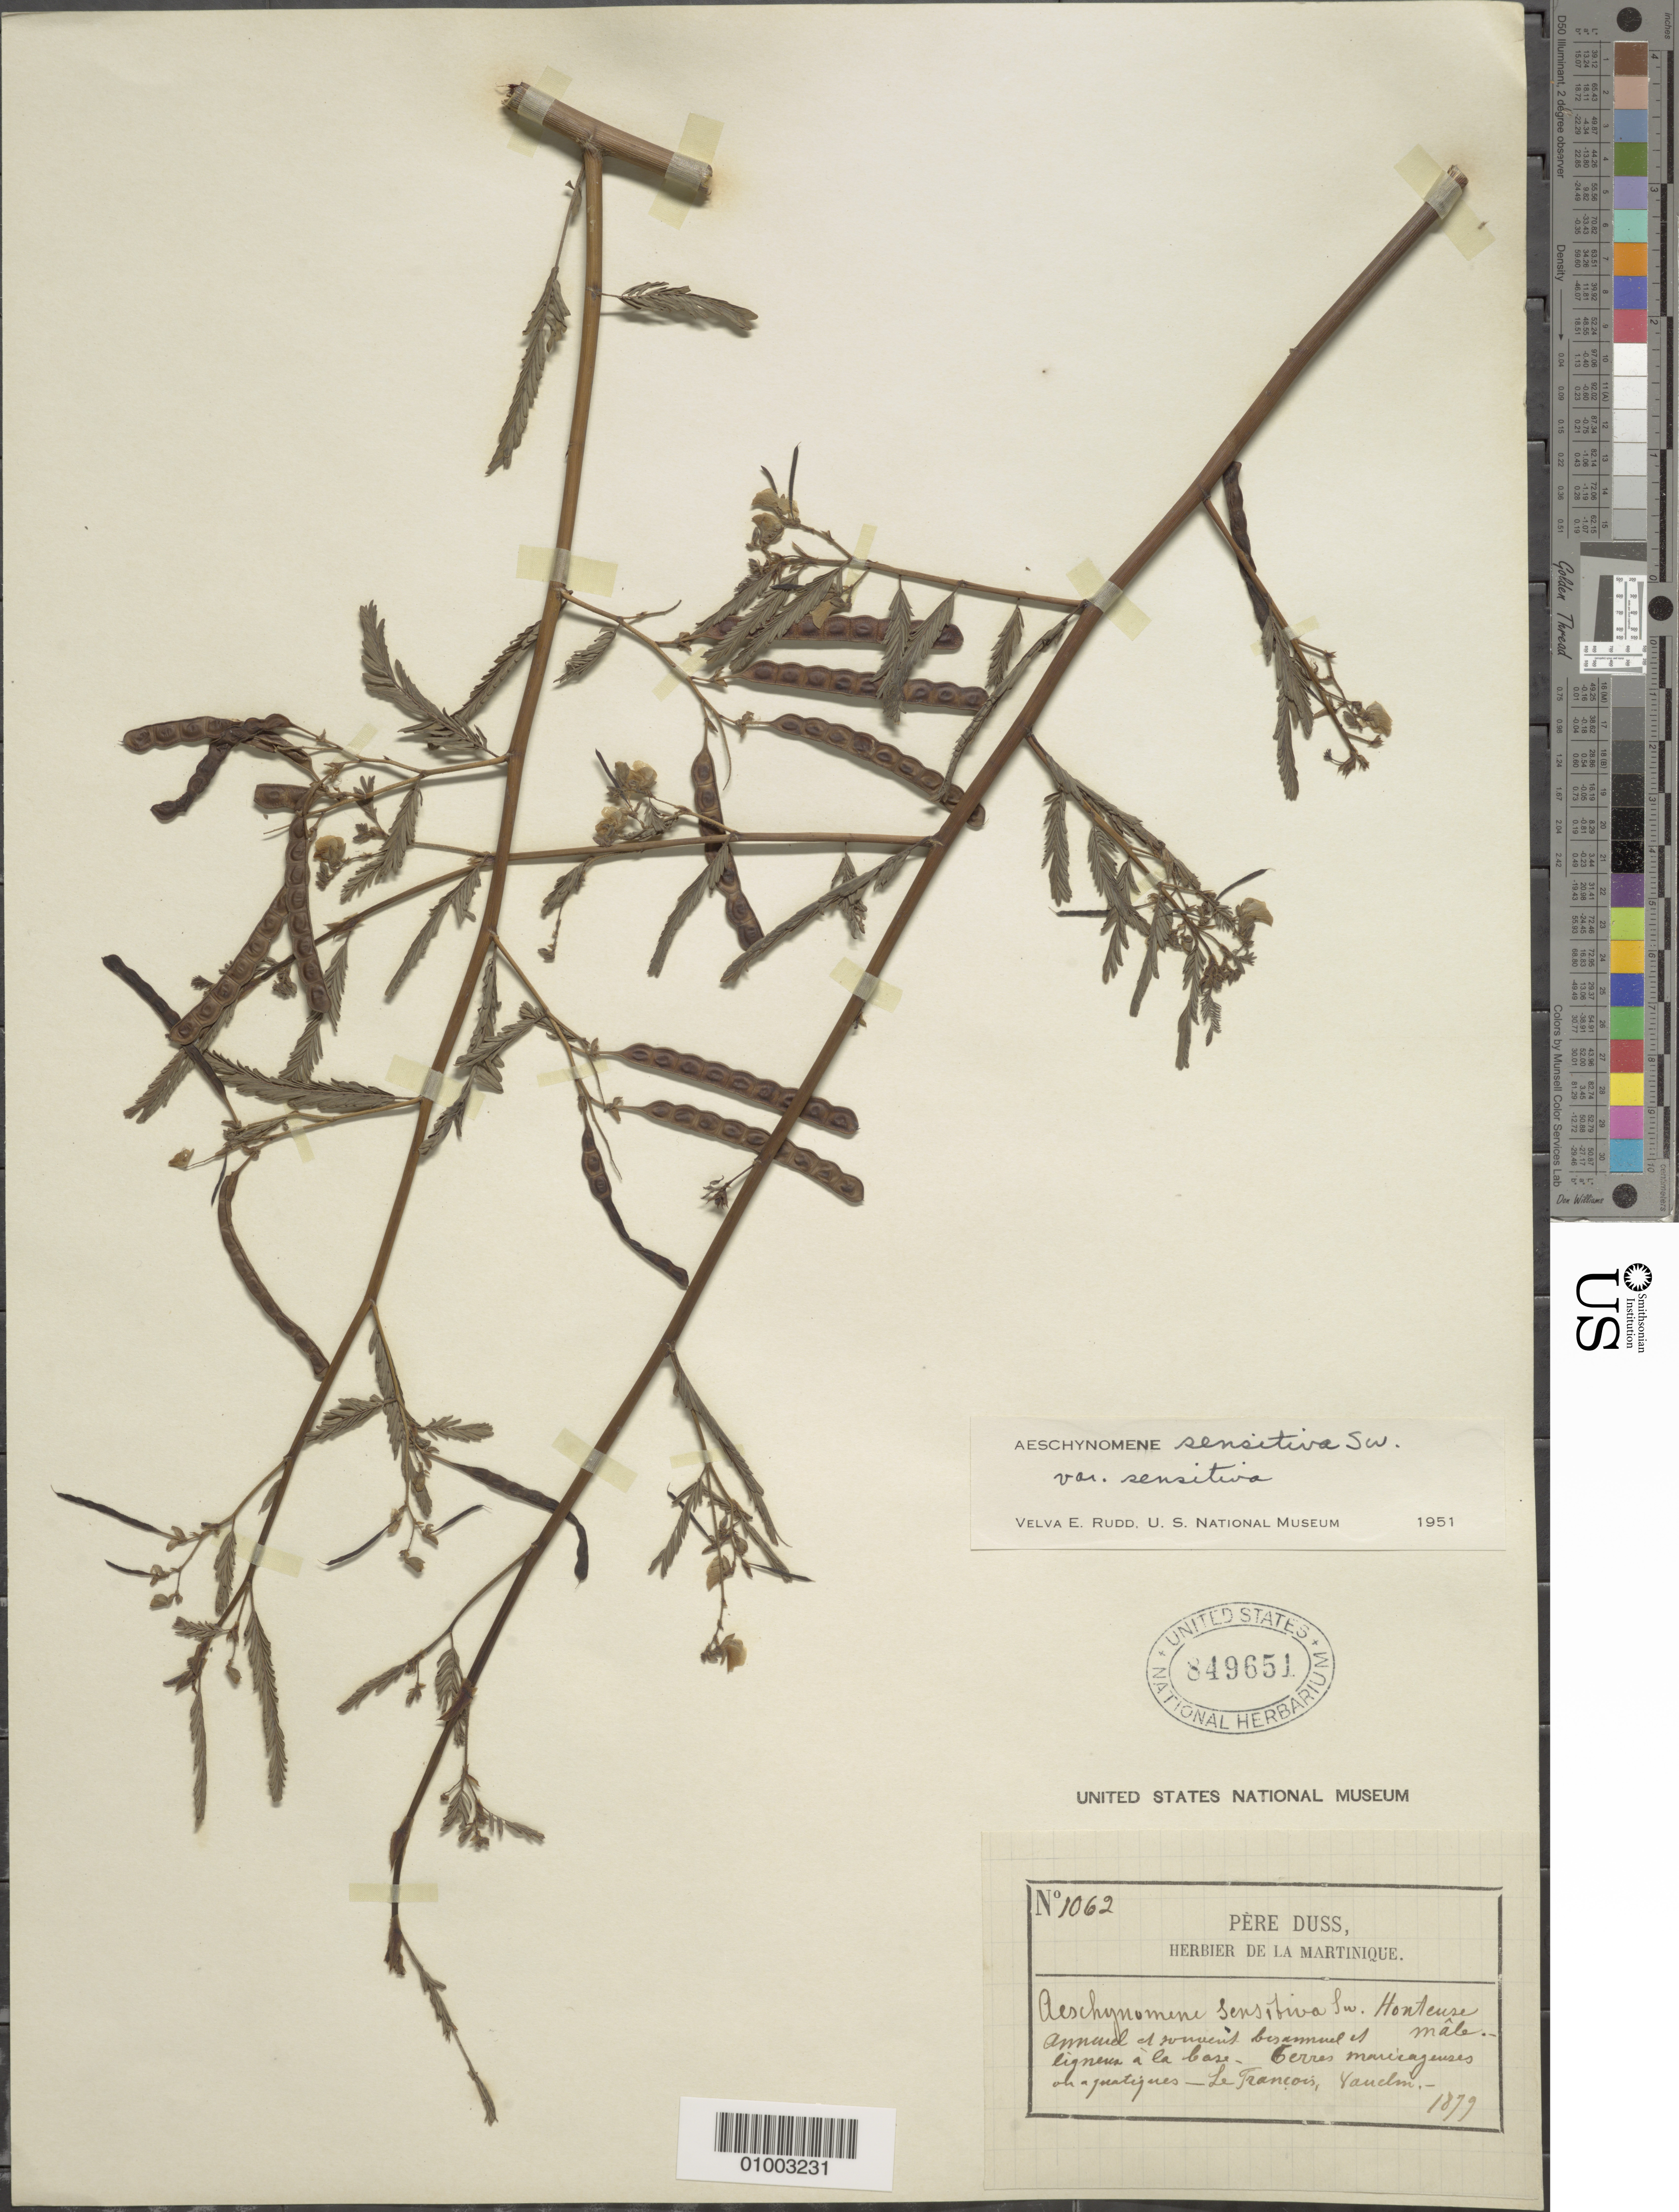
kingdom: Plantae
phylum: Tracheophyta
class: Magnoliopsida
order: Fabales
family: Fabaceae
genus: Aeschynomene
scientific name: Aeschynomene sensitiva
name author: Sw.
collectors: Père Duss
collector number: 1062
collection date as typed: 1879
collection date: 1879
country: Martinique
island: Martinique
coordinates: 0 N, 0 E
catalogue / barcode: US 849651